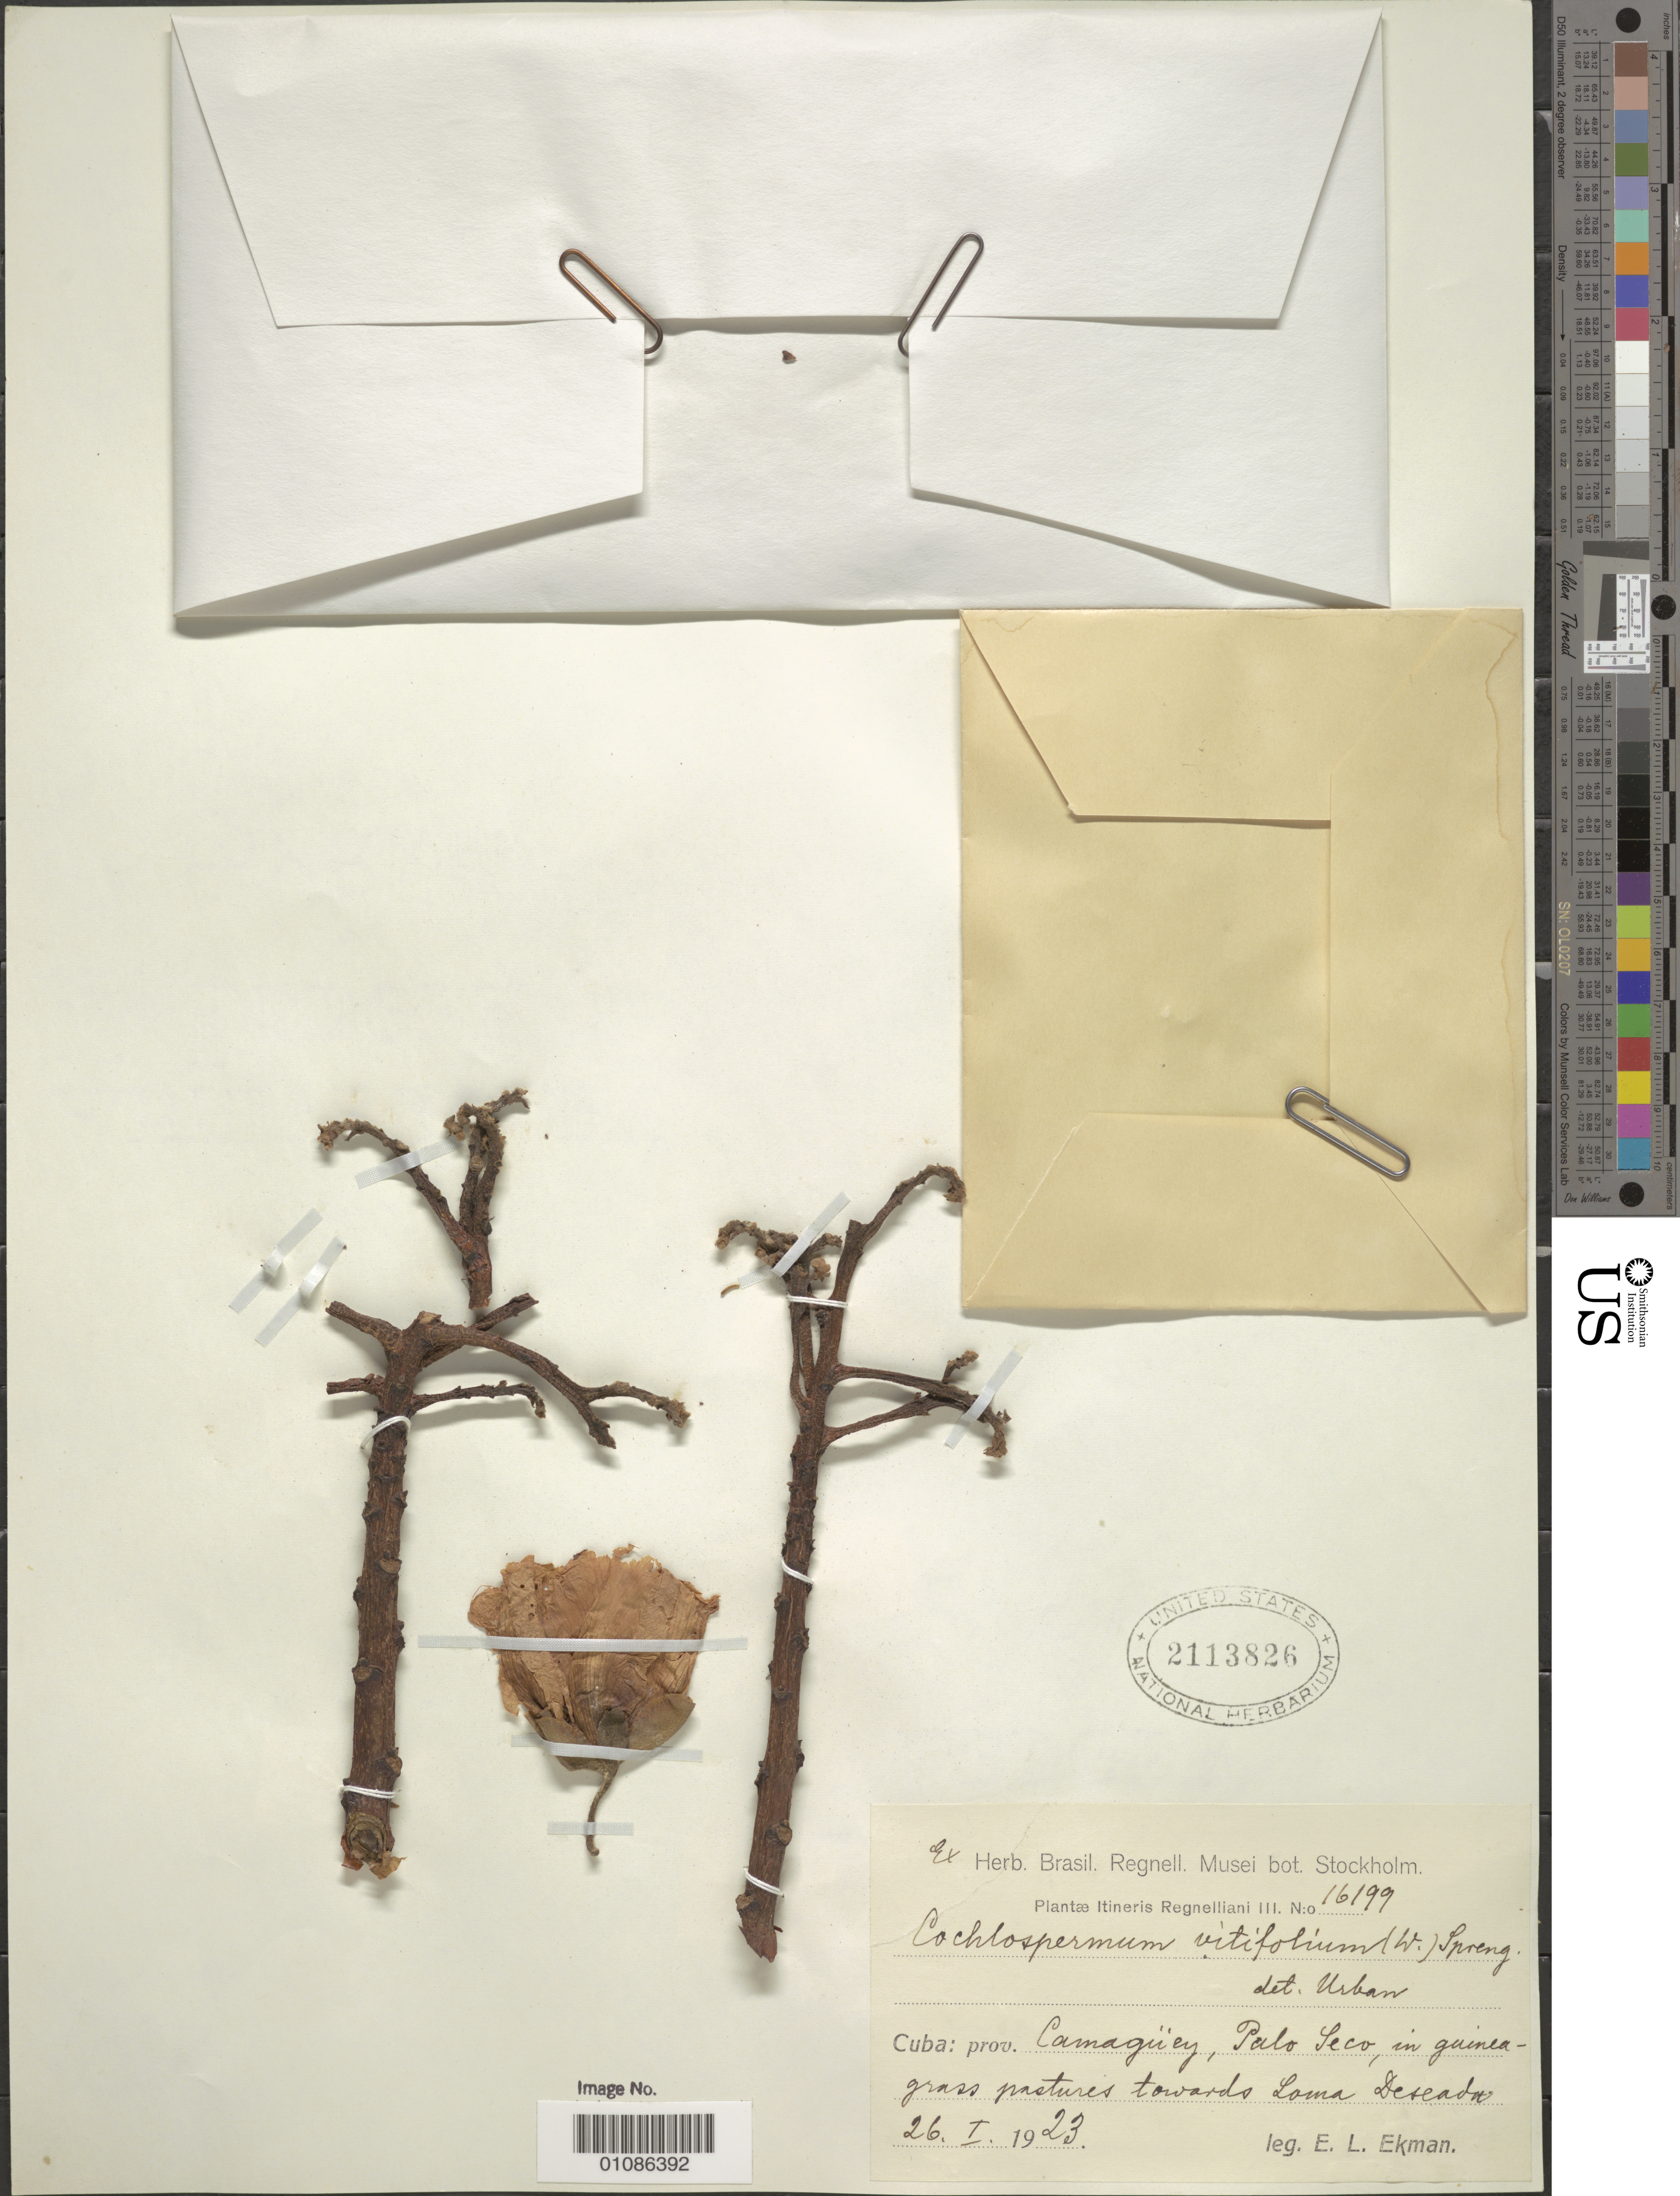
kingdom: Plantae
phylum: Tracheophyta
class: Magnoliopsida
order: Malvales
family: Cochlospermaceae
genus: Cochlospermum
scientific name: Cochlospermum vitifolium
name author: (Willd.) Spreng.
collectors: E. L. Ekman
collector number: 16199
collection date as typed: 26 Jan 1923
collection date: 1923-01-26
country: Cuba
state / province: Camagüey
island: Cuba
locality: Camagüey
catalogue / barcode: US 2113826